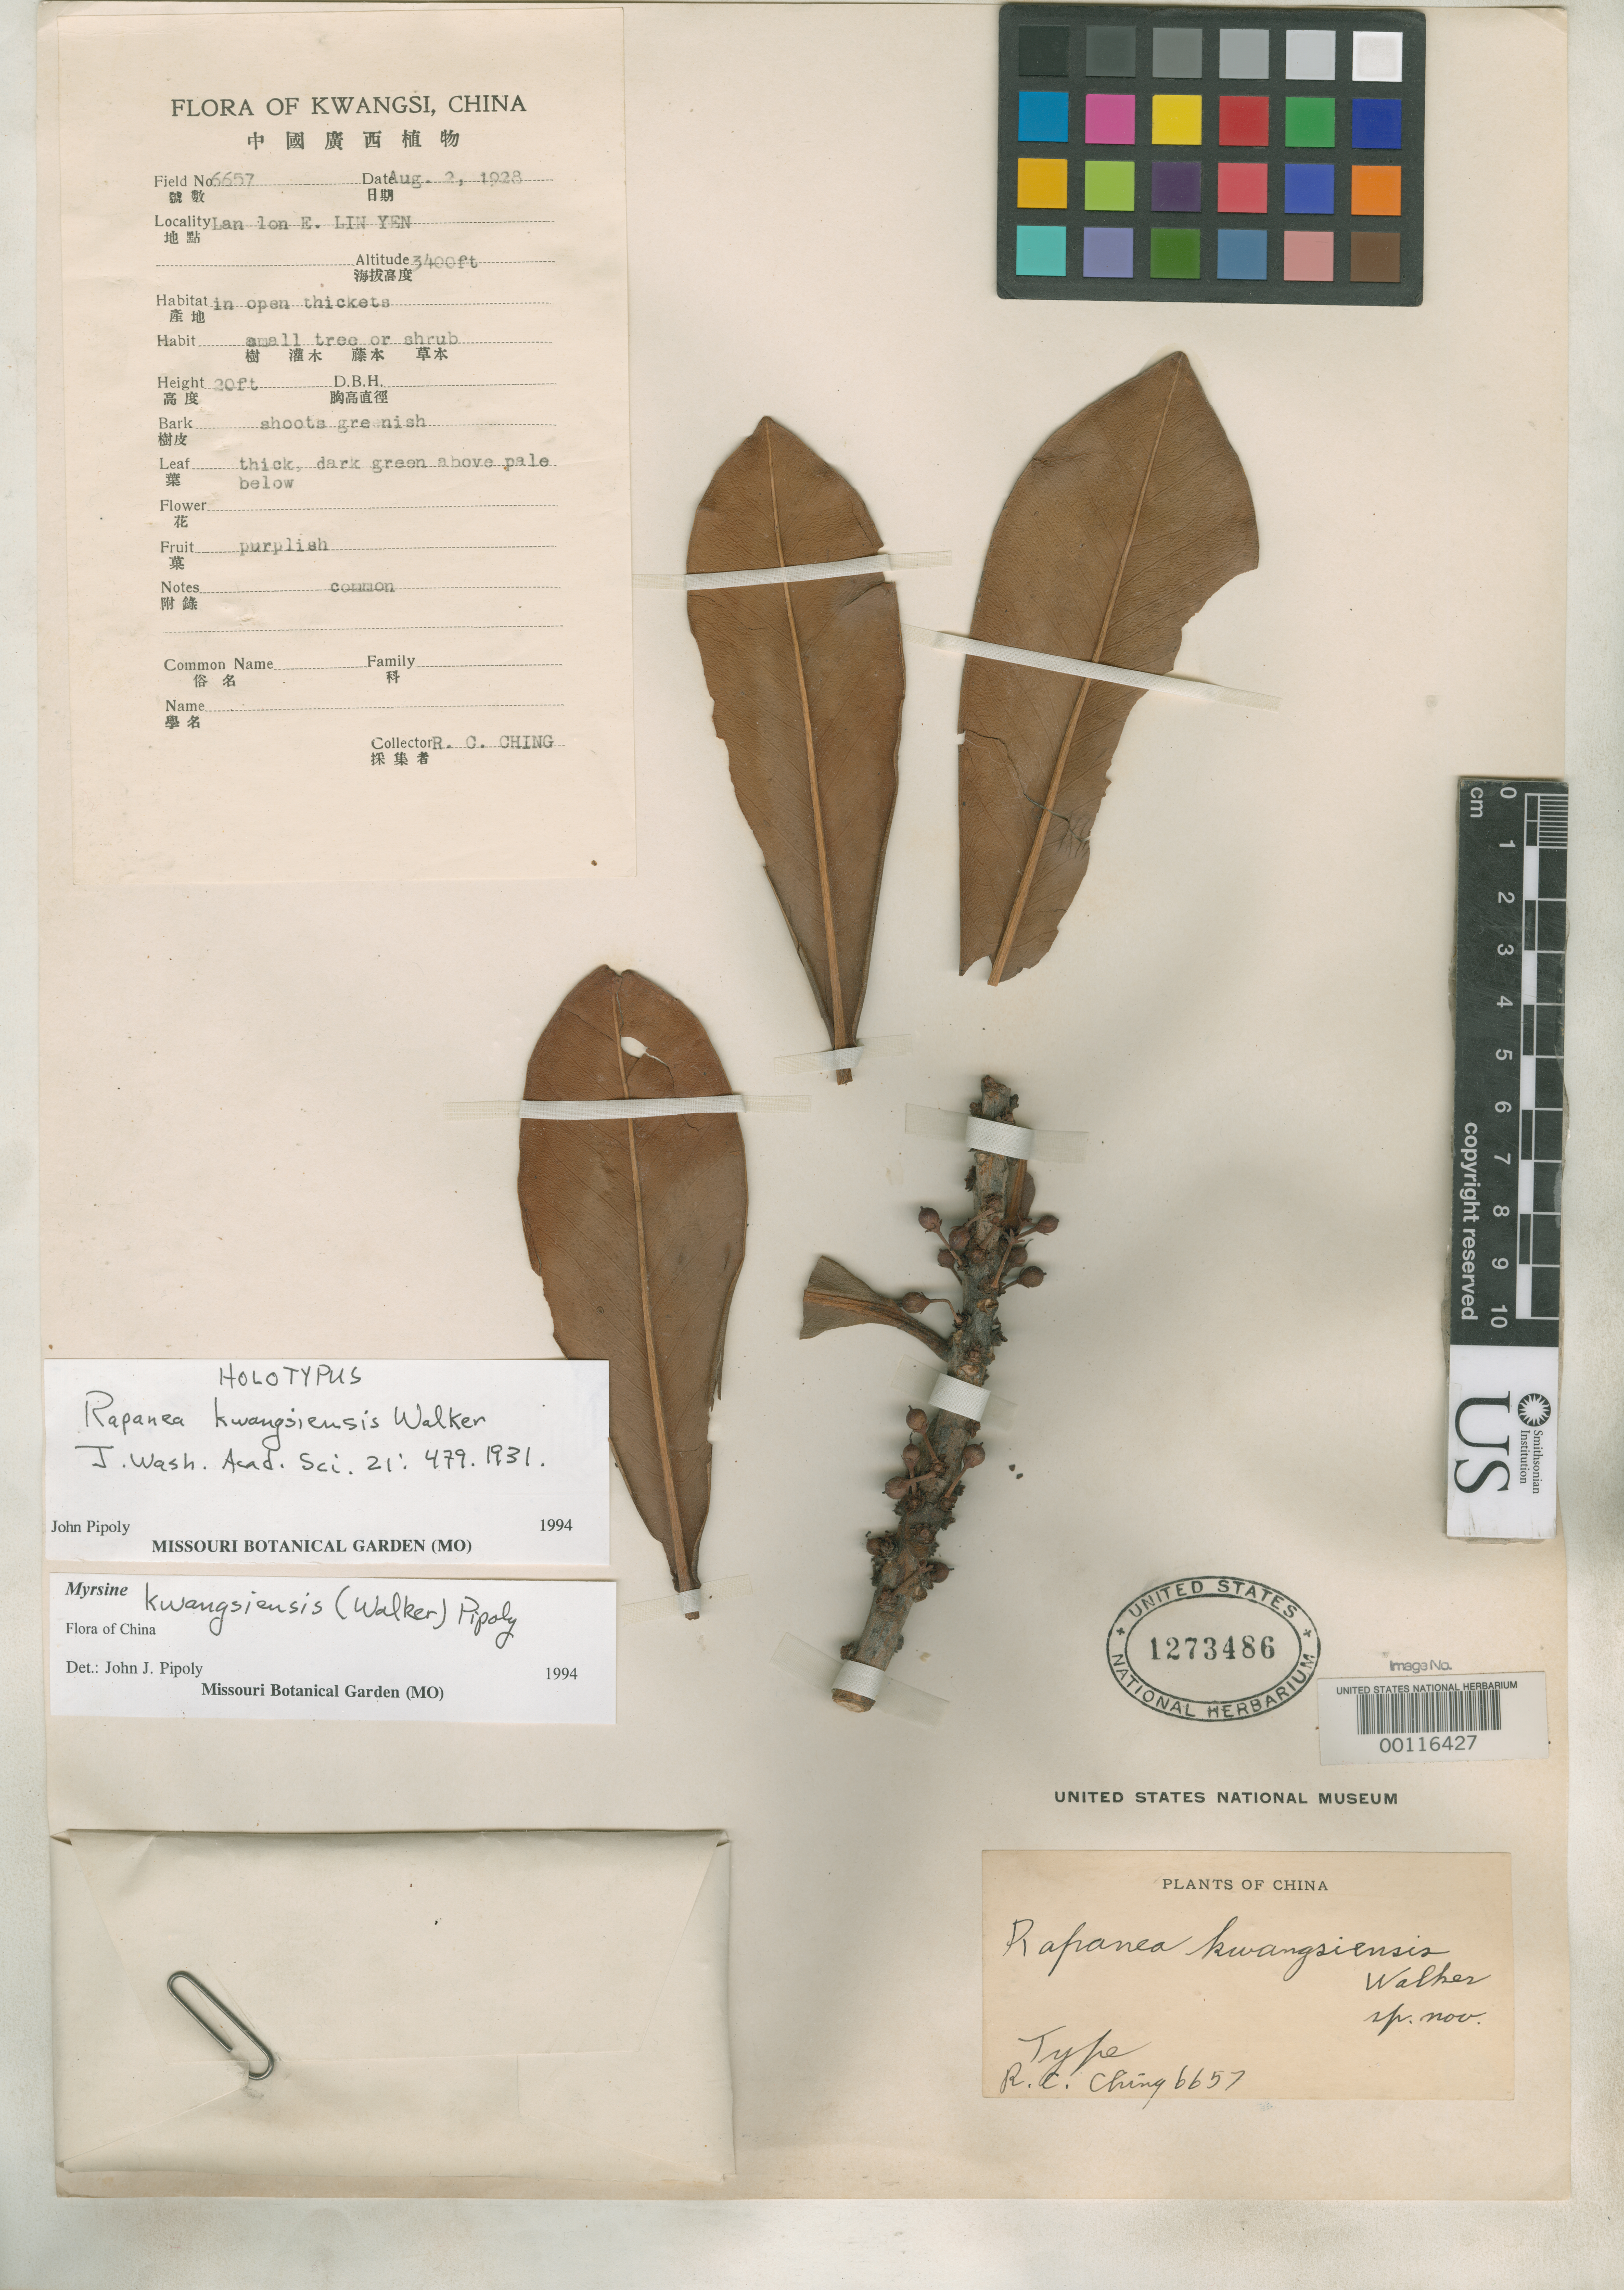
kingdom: Plantae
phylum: Tracheophyta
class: Magnoliopsida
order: Ericales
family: Primulaceae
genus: Rapanea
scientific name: Rapanea kwangsiensis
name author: E. Walker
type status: Holotype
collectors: R. C. Ching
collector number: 6657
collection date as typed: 02 Aug 1928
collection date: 1928-08-02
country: China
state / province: Guangxi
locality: Lanlow, E. Lin Yen.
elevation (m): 1500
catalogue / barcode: US 1273486